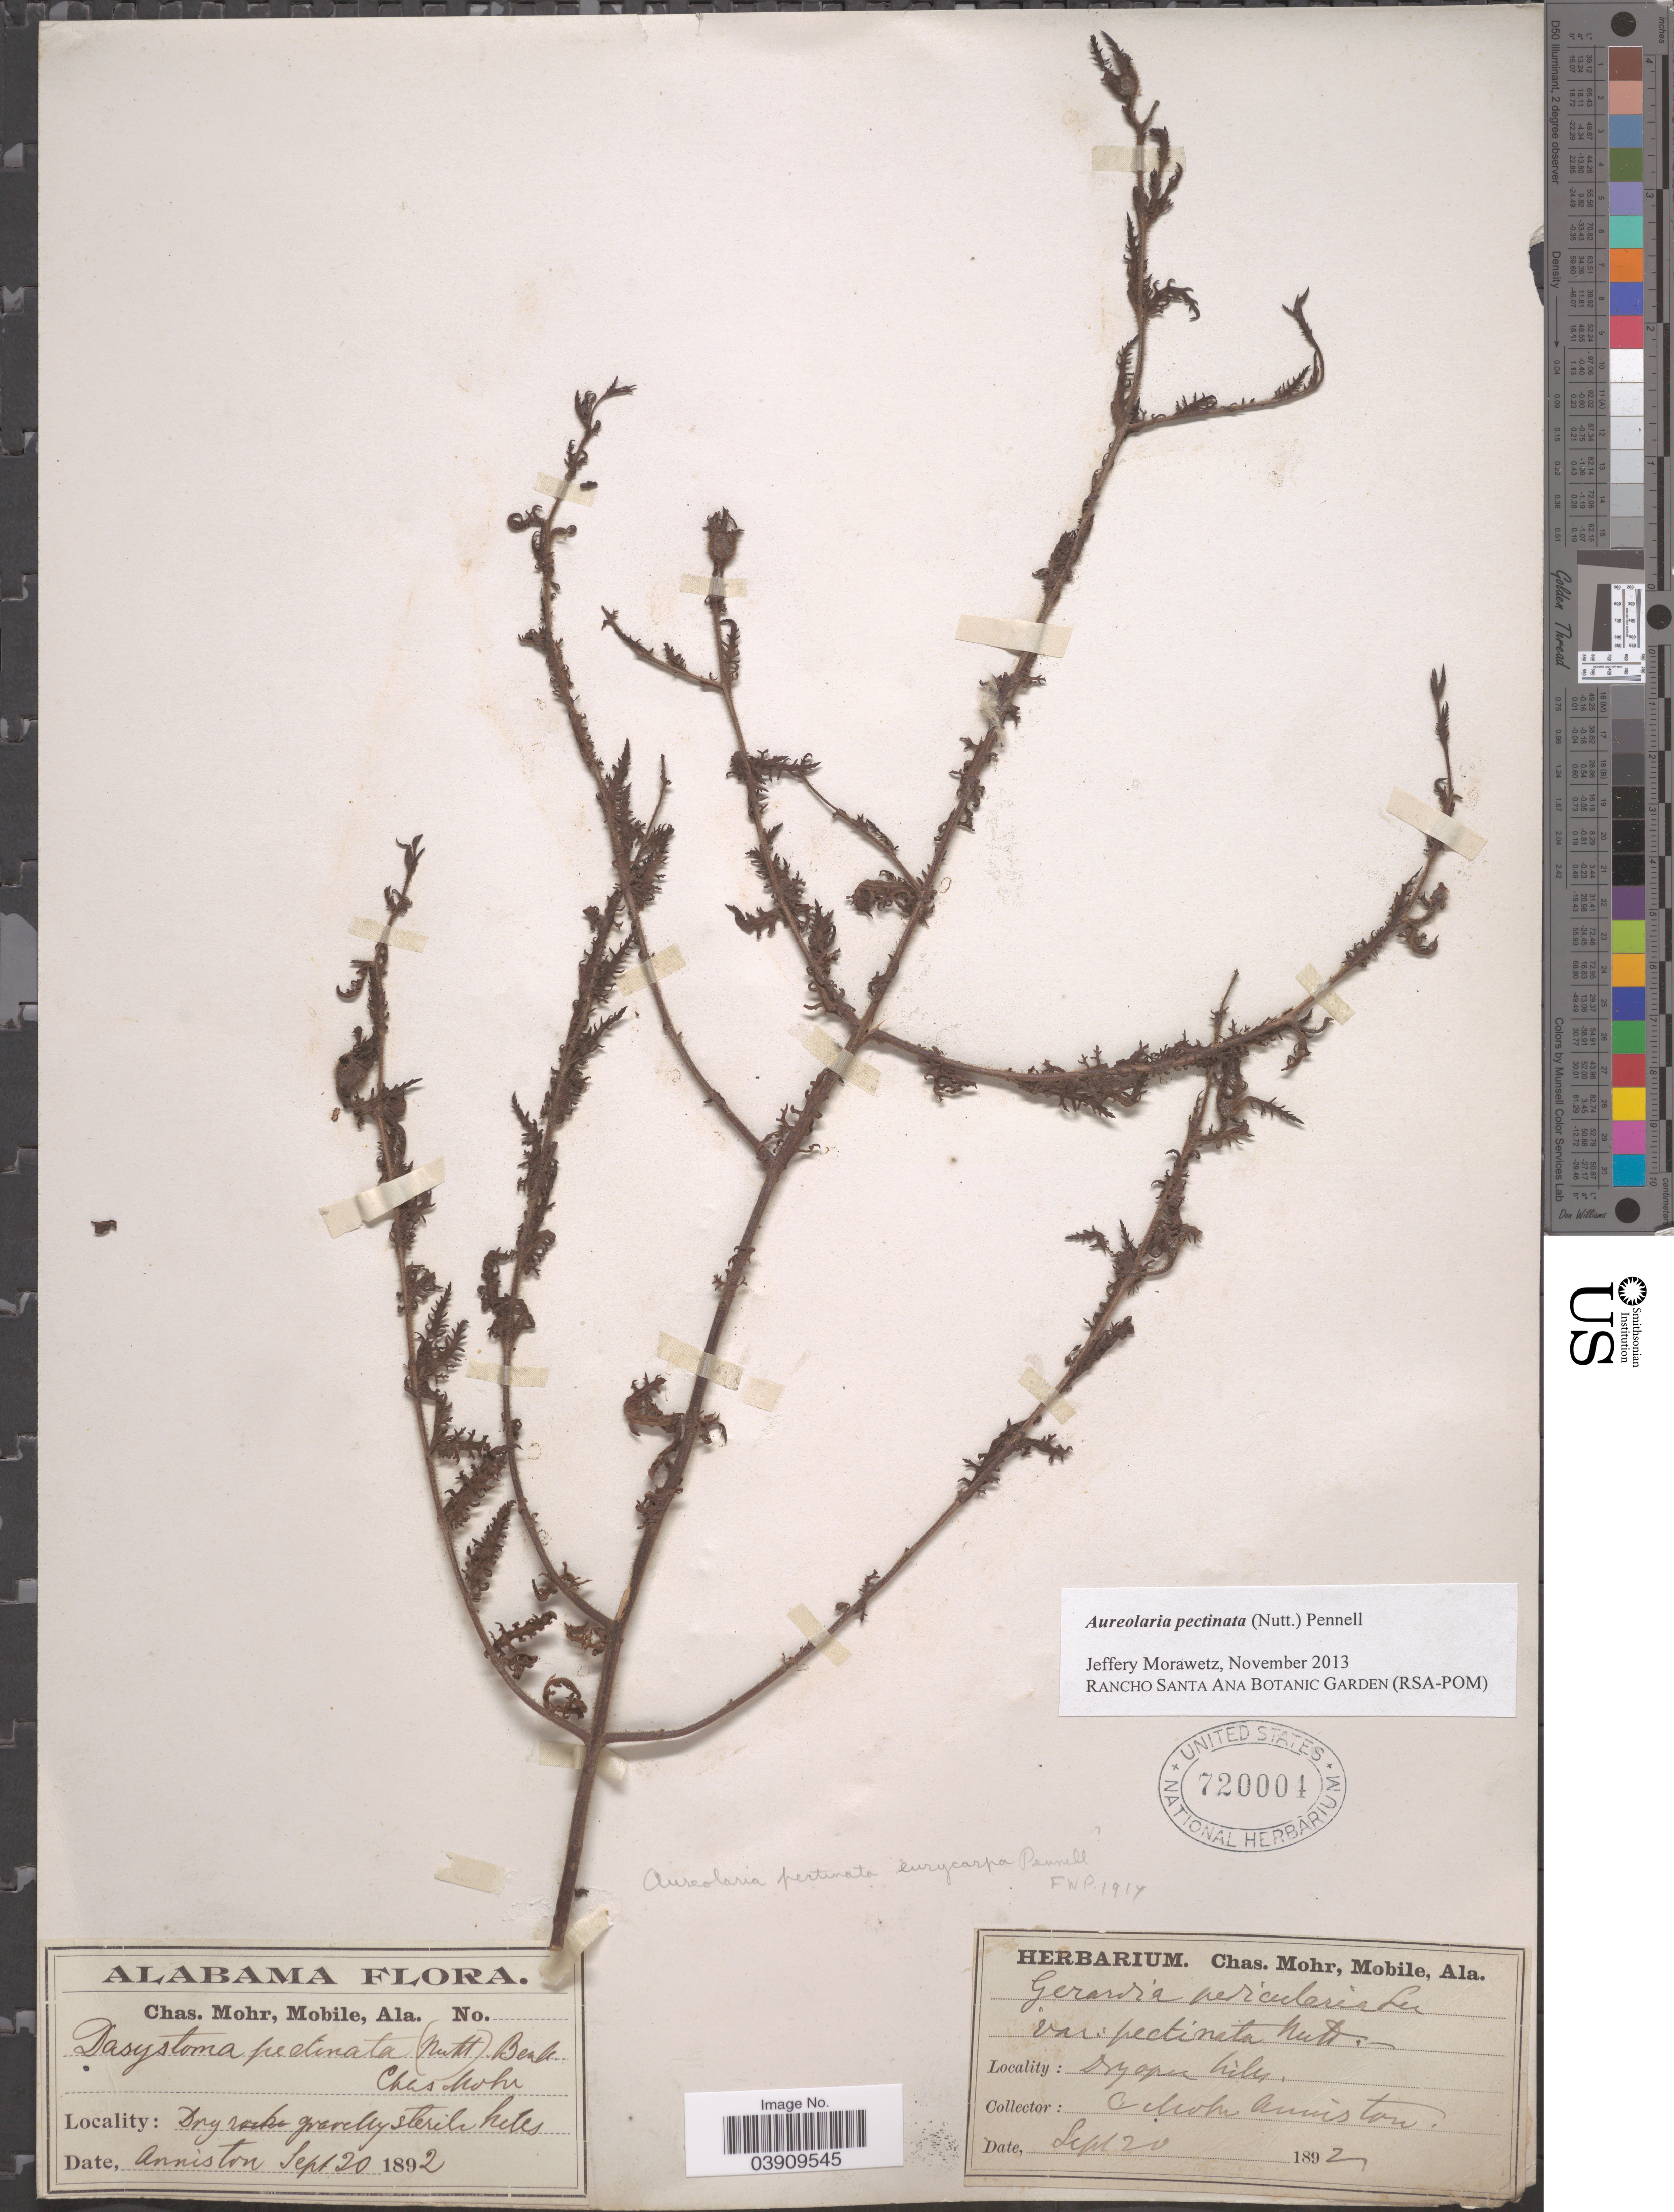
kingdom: Plantae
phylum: Tracheophyta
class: Magnoliopsida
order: Lamiales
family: Orobanchaceae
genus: Aureolaria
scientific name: Aureolaria pectinata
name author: (Nutt.) Pennell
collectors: Mohr, C. T. (herbarium)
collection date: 1892-09-20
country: United States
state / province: Alabama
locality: Anniston.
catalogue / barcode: US 720004